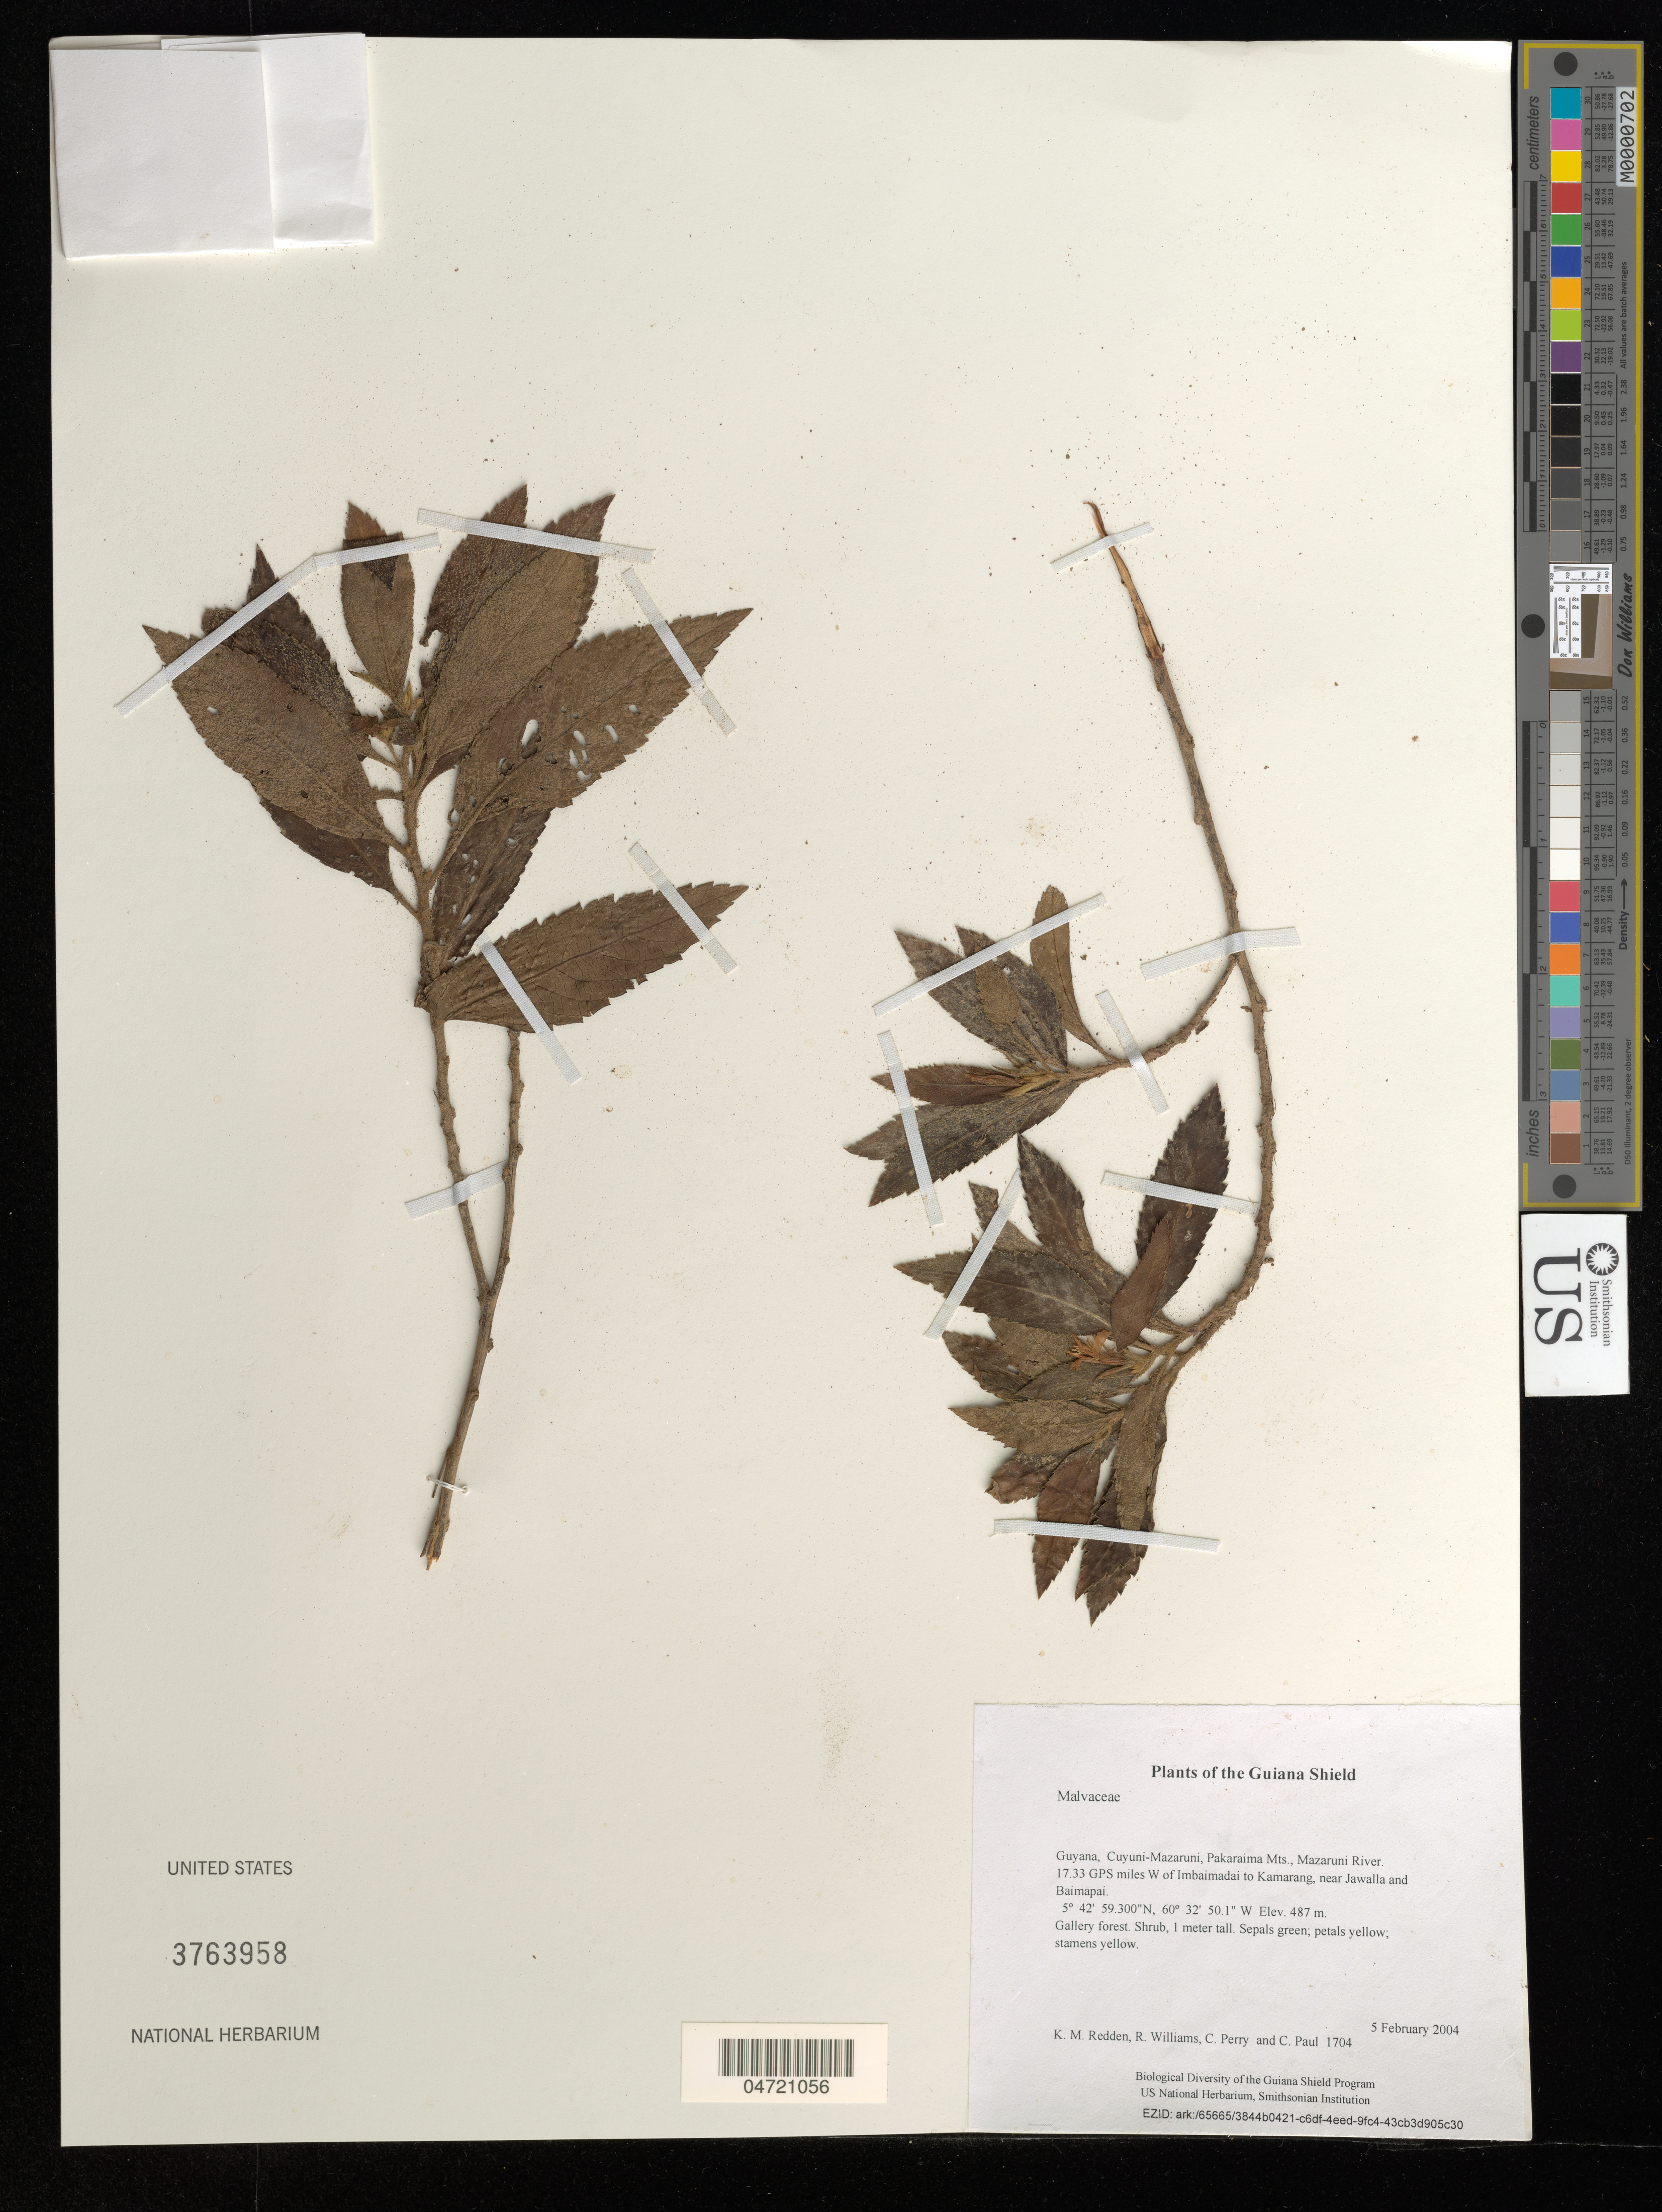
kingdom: Plantae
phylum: Tracheophyta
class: Magnoliopsida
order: Malvales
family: Malvaceae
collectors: K. M. Redden, R. Williams, C. Perry & C. Paul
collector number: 1704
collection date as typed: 5 February 2004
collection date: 2004-02-05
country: Guyana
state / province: Cuyuni-Mazaruni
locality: Pakaraima Mts., Mazaruni River. 17.33 GPS miles W of Imbaimadai to Kamarang, near Jawalla and Baimapai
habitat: Gallery forest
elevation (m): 487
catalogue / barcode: US 3763958